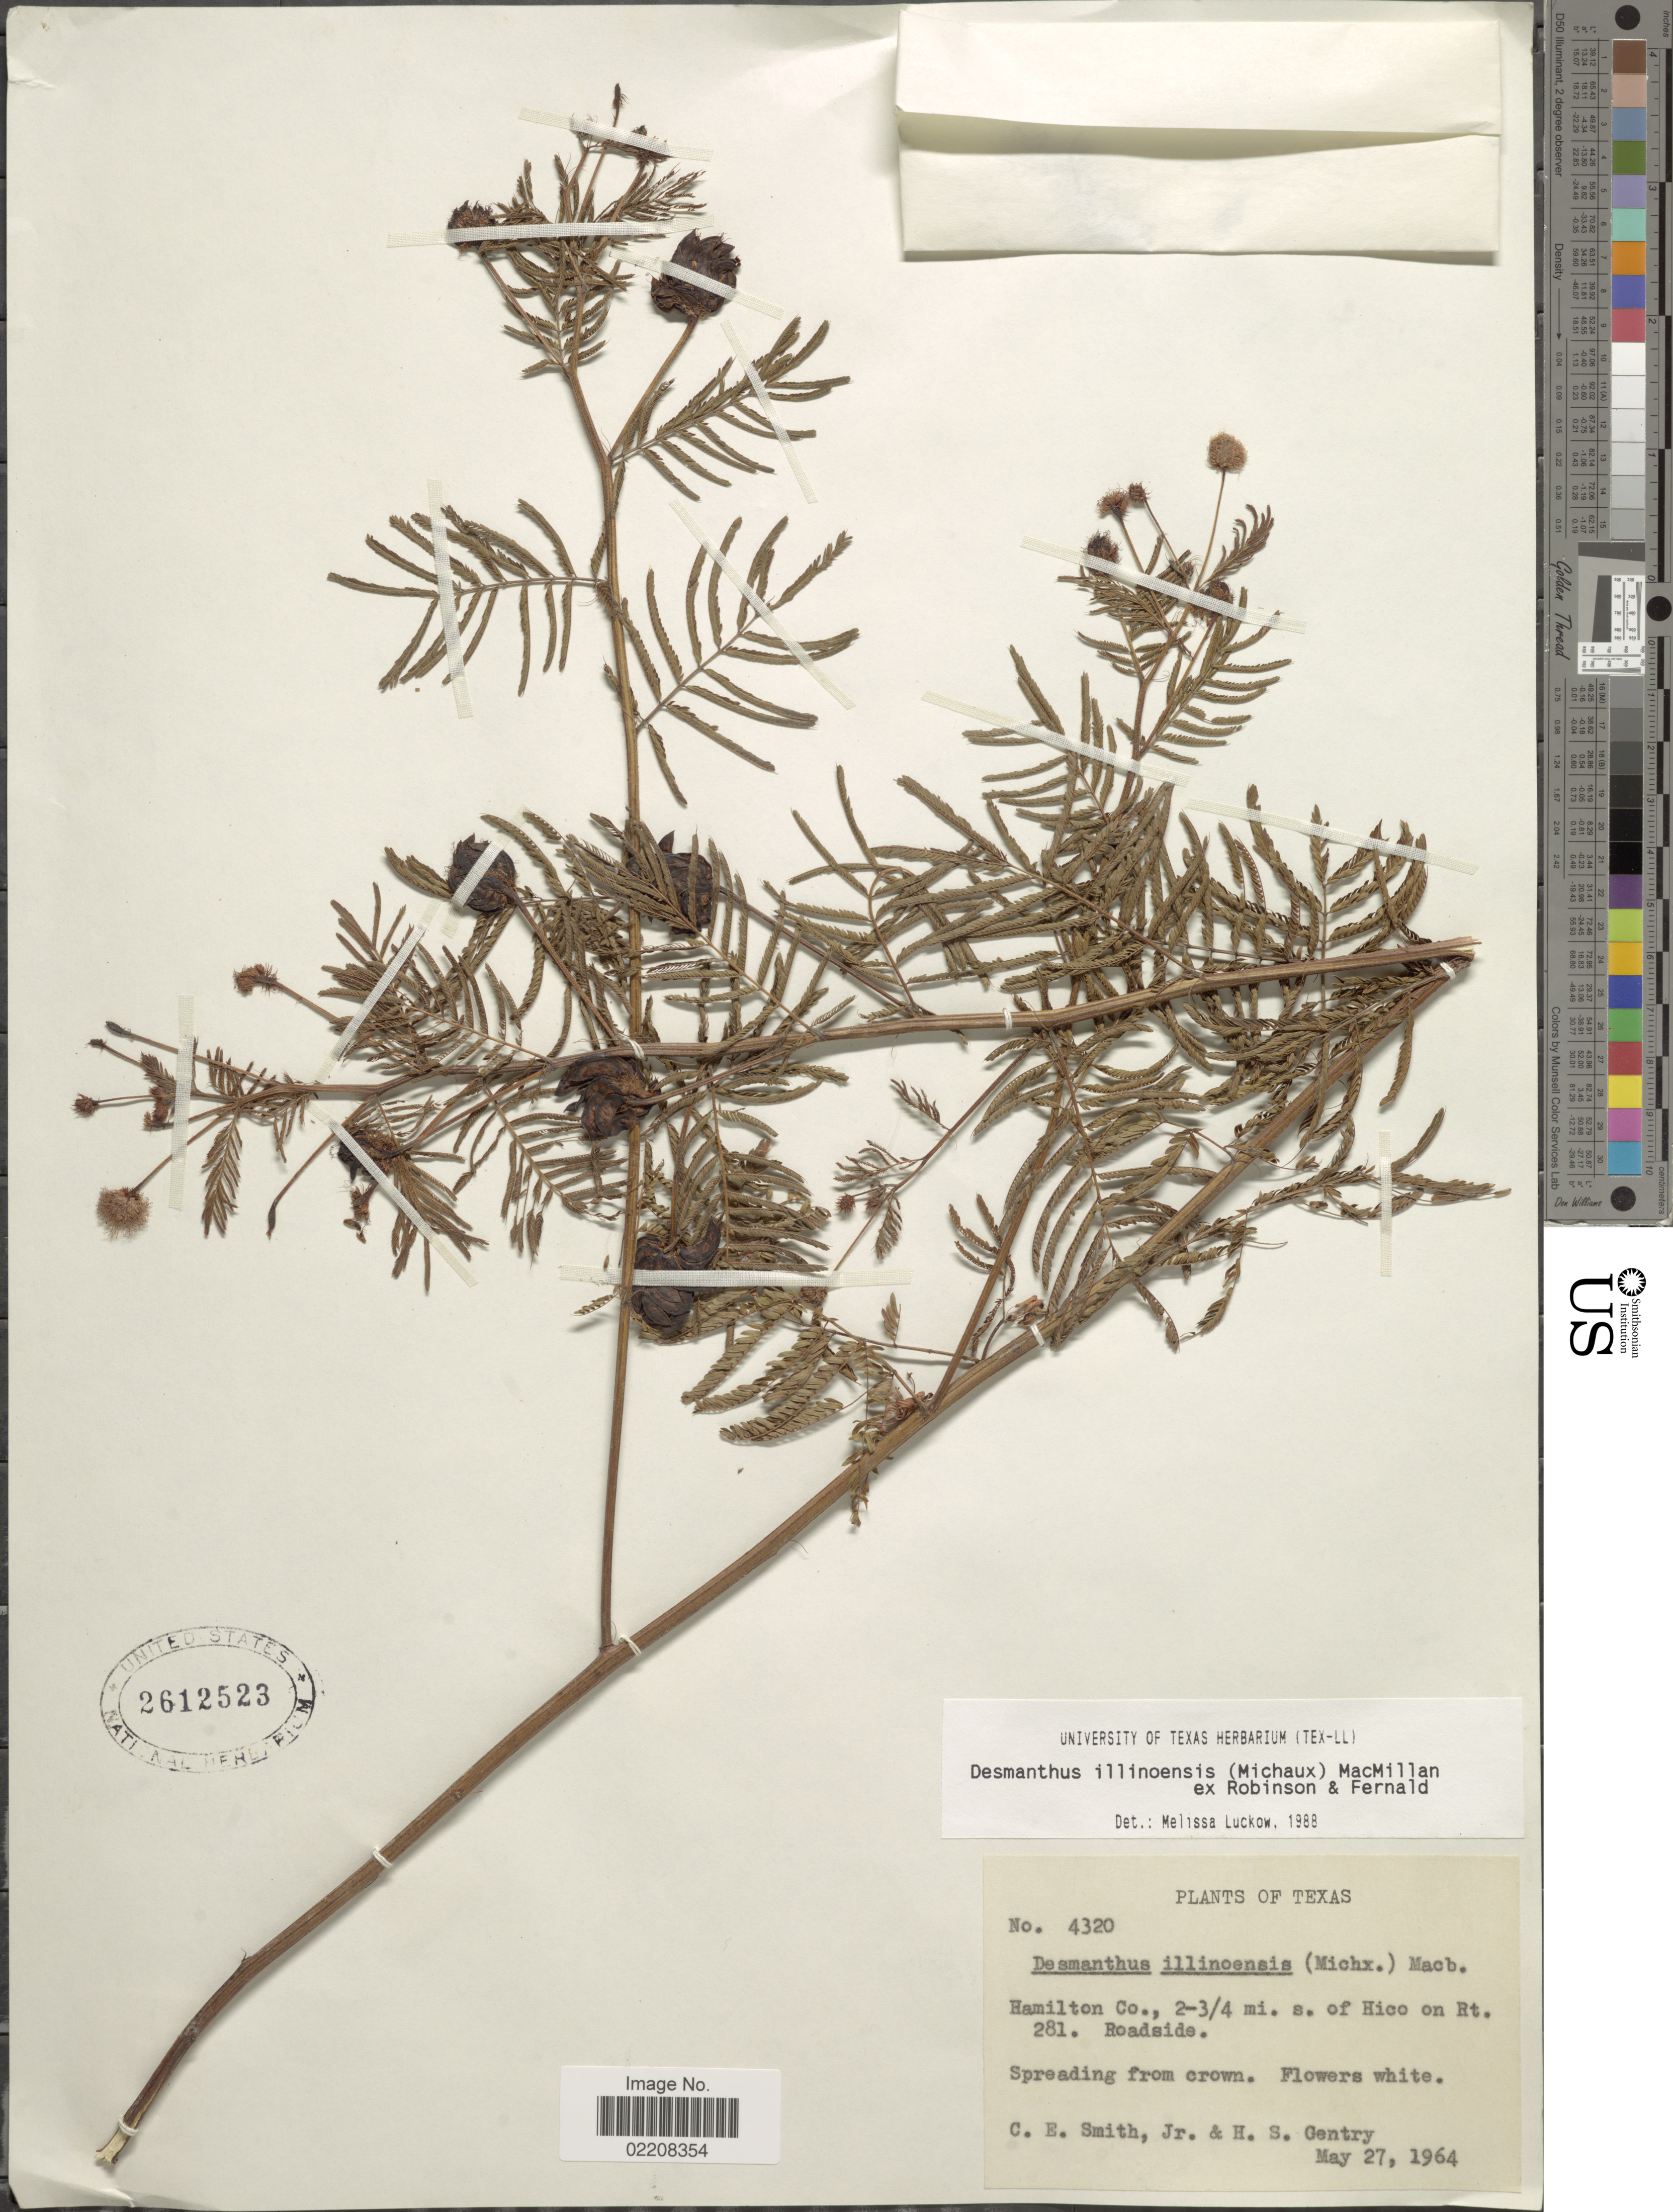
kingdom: Plantae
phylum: Tracheophyta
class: Magnoliopsida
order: Fabales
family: Fabaceae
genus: Desmanthus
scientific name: Desmanthus illinoensis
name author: (Michx.) MacMill.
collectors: C. E. Smith Jr. & H. S. Gentry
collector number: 4320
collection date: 1964-05-27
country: United States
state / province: Texas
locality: Hamilton Co., 2-3/4 mi. s. of Hico on Rt. 281. Roadside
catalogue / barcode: US 2612523